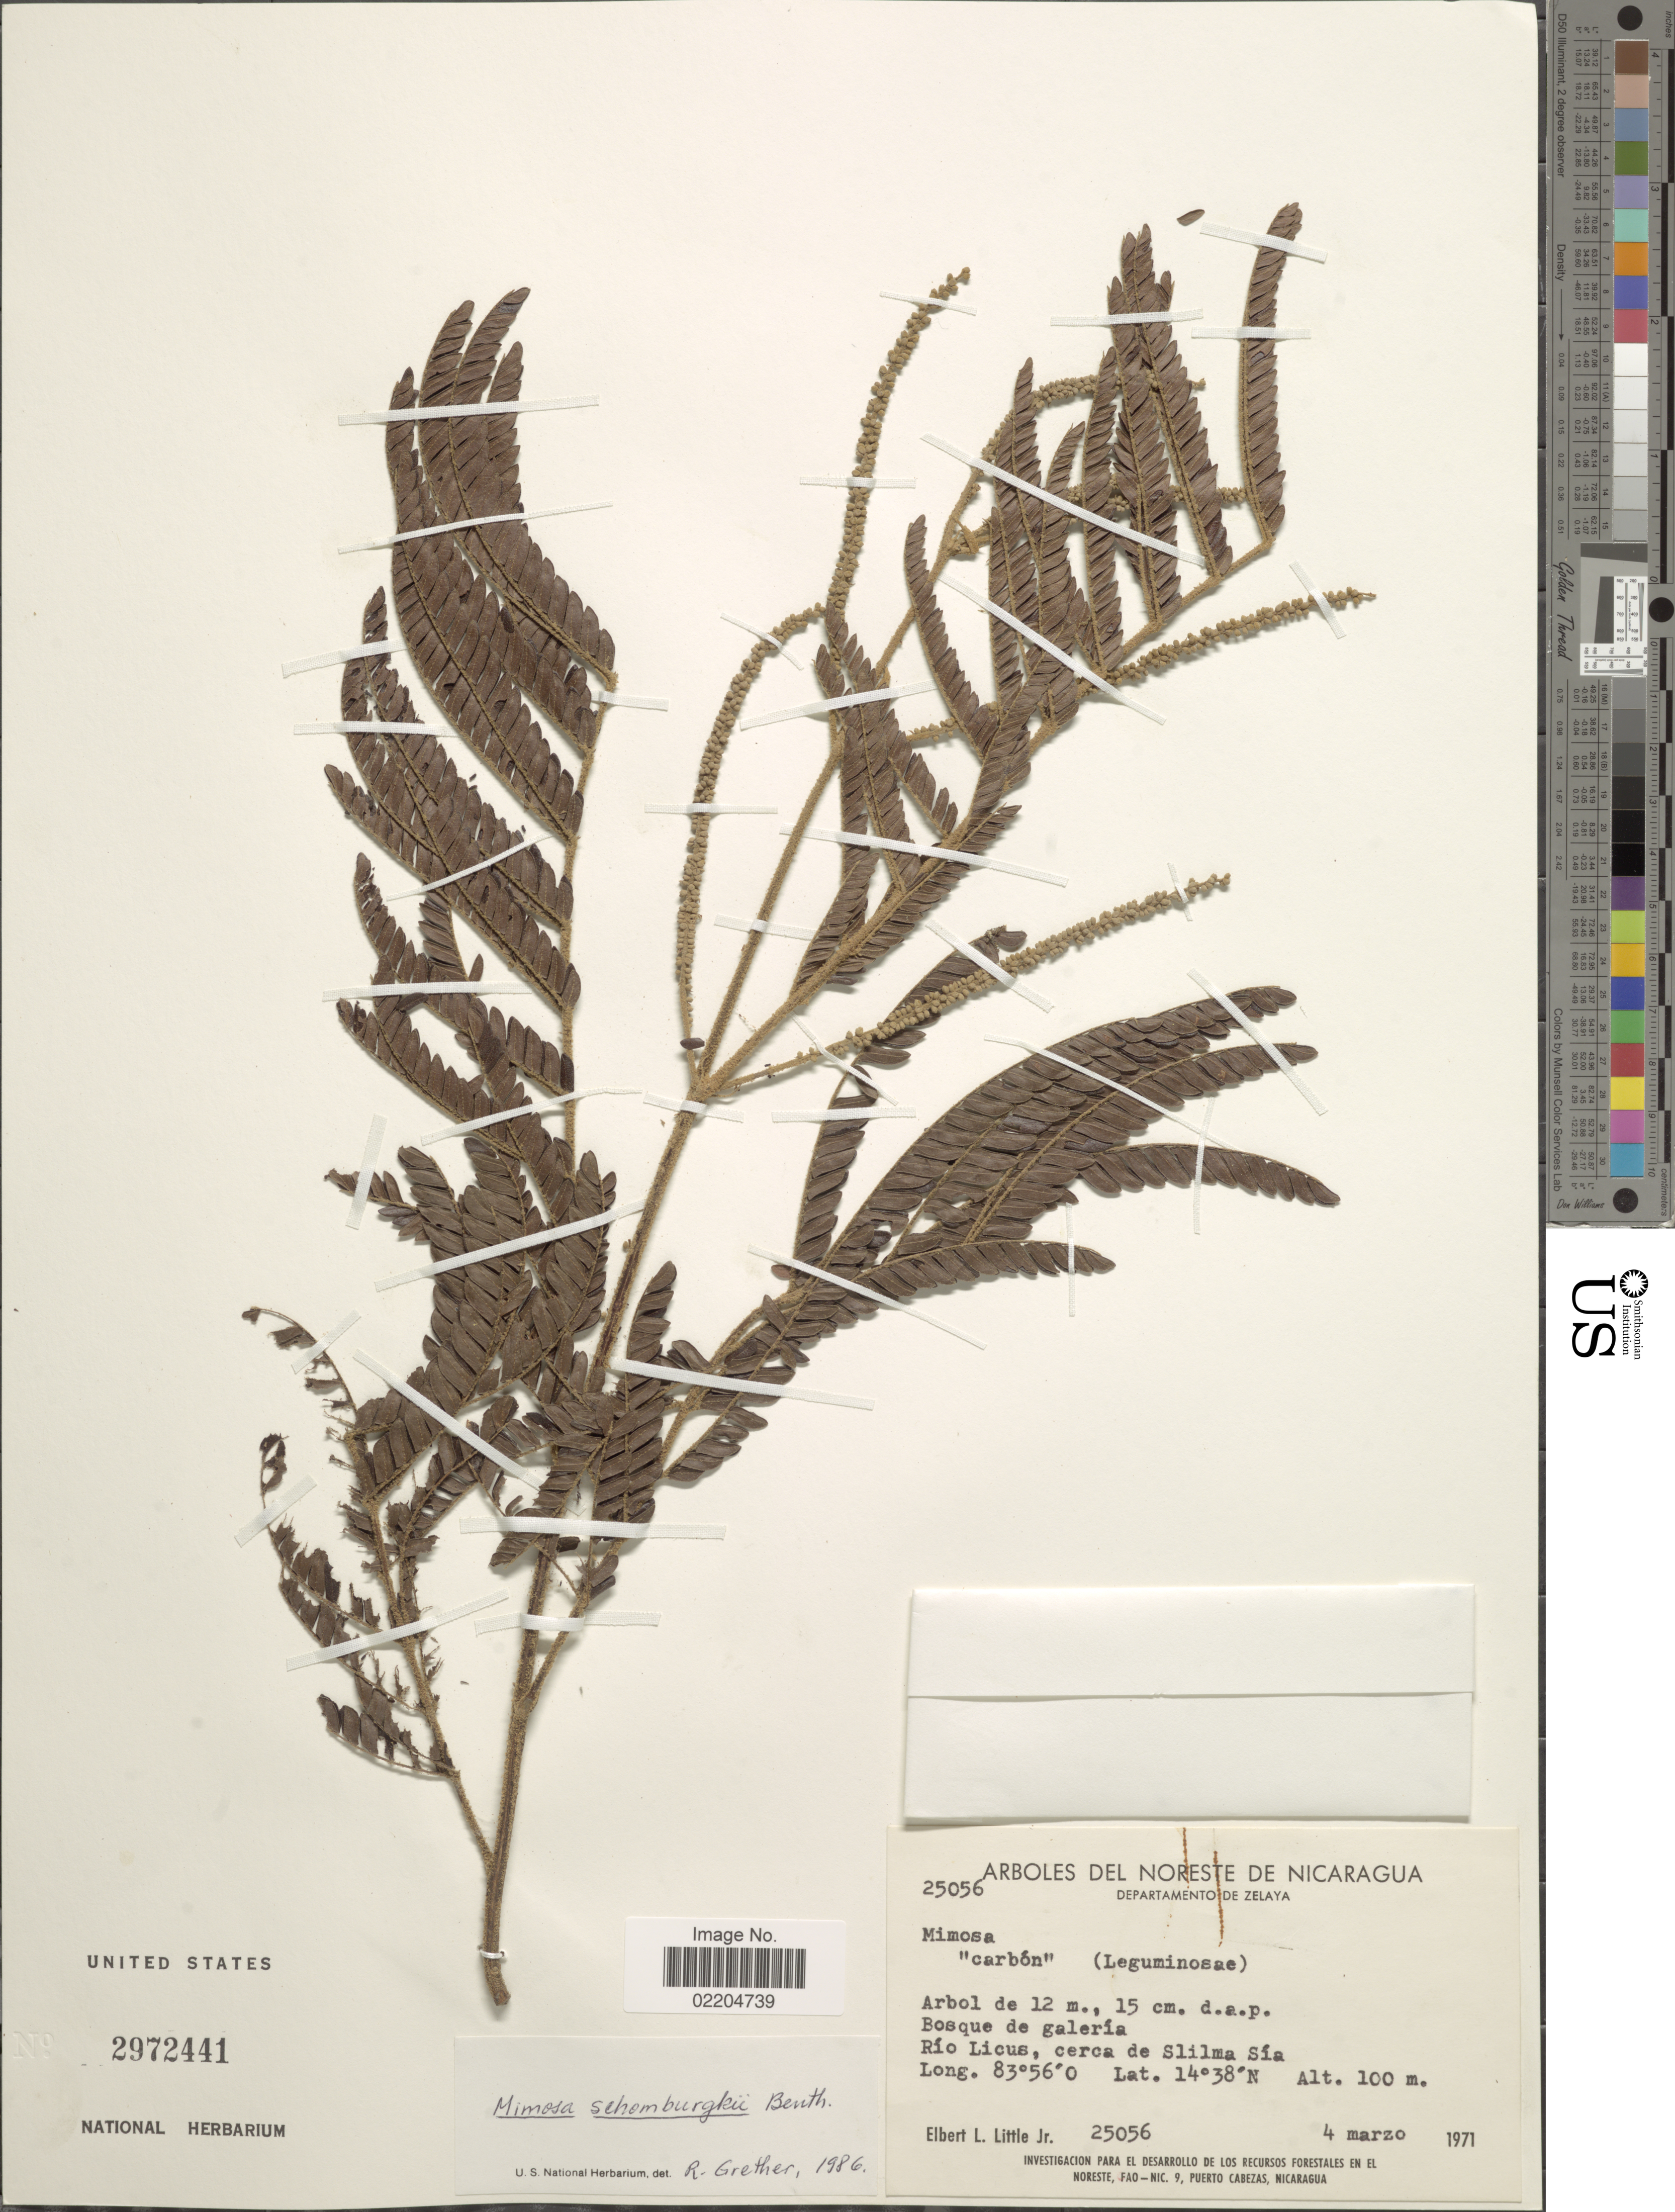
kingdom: Plantae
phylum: Tracheophyta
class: Magnoliopsida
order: Fabales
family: Fabaceae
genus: Mimosa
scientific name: Mimosa schomburgkii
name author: Benth.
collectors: E. L. Little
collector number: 25056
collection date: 1971-03-04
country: Nicaragua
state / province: Atlantico Norte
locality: Departamento de Zelaya. Rio Licus, cerca de Slilma Sia.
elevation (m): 100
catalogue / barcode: US 2972441